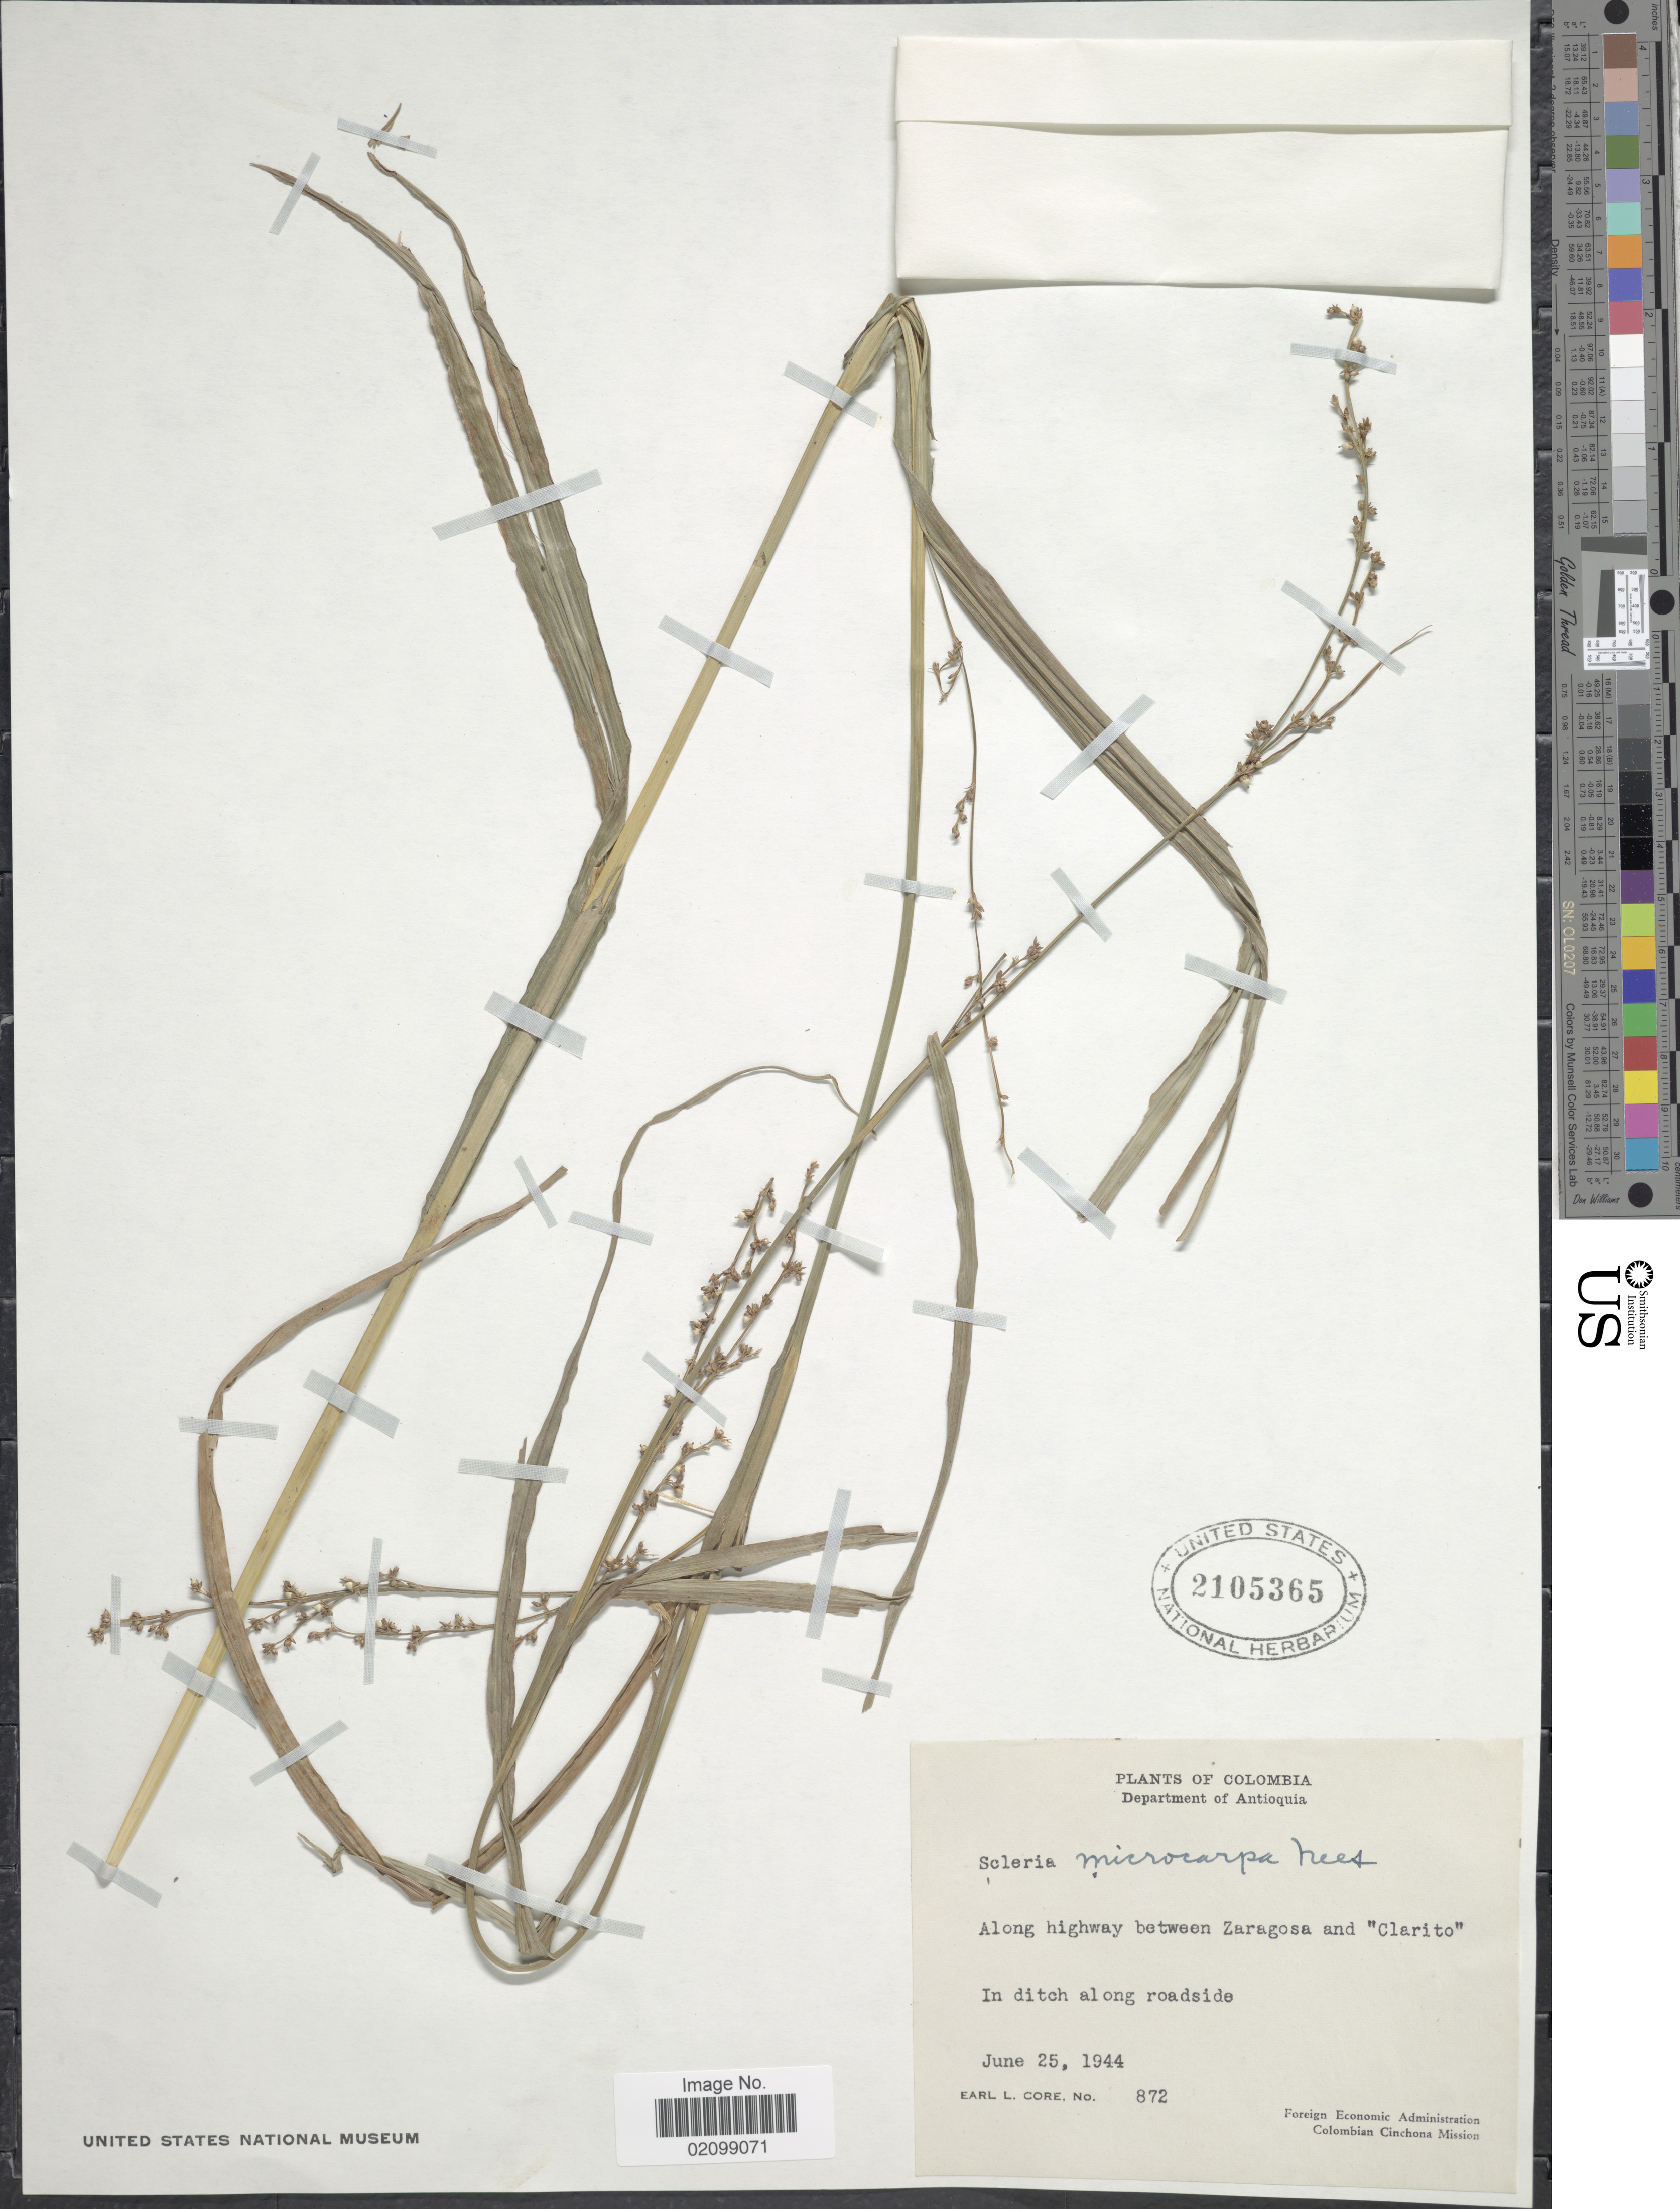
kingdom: Plantae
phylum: Tracheophyta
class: Liliopsida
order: Poales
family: Cyperaceae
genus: Scleria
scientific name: Scleria microcarpa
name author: Nees ex Kunth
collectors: E. L. Core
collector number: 872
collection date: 1944-06-25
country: Colombia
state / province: Antioquia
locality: Department of Antioquia. Along highway between zaragosa and "Clarito", In ditch along roadside,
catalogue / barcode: US 2105365